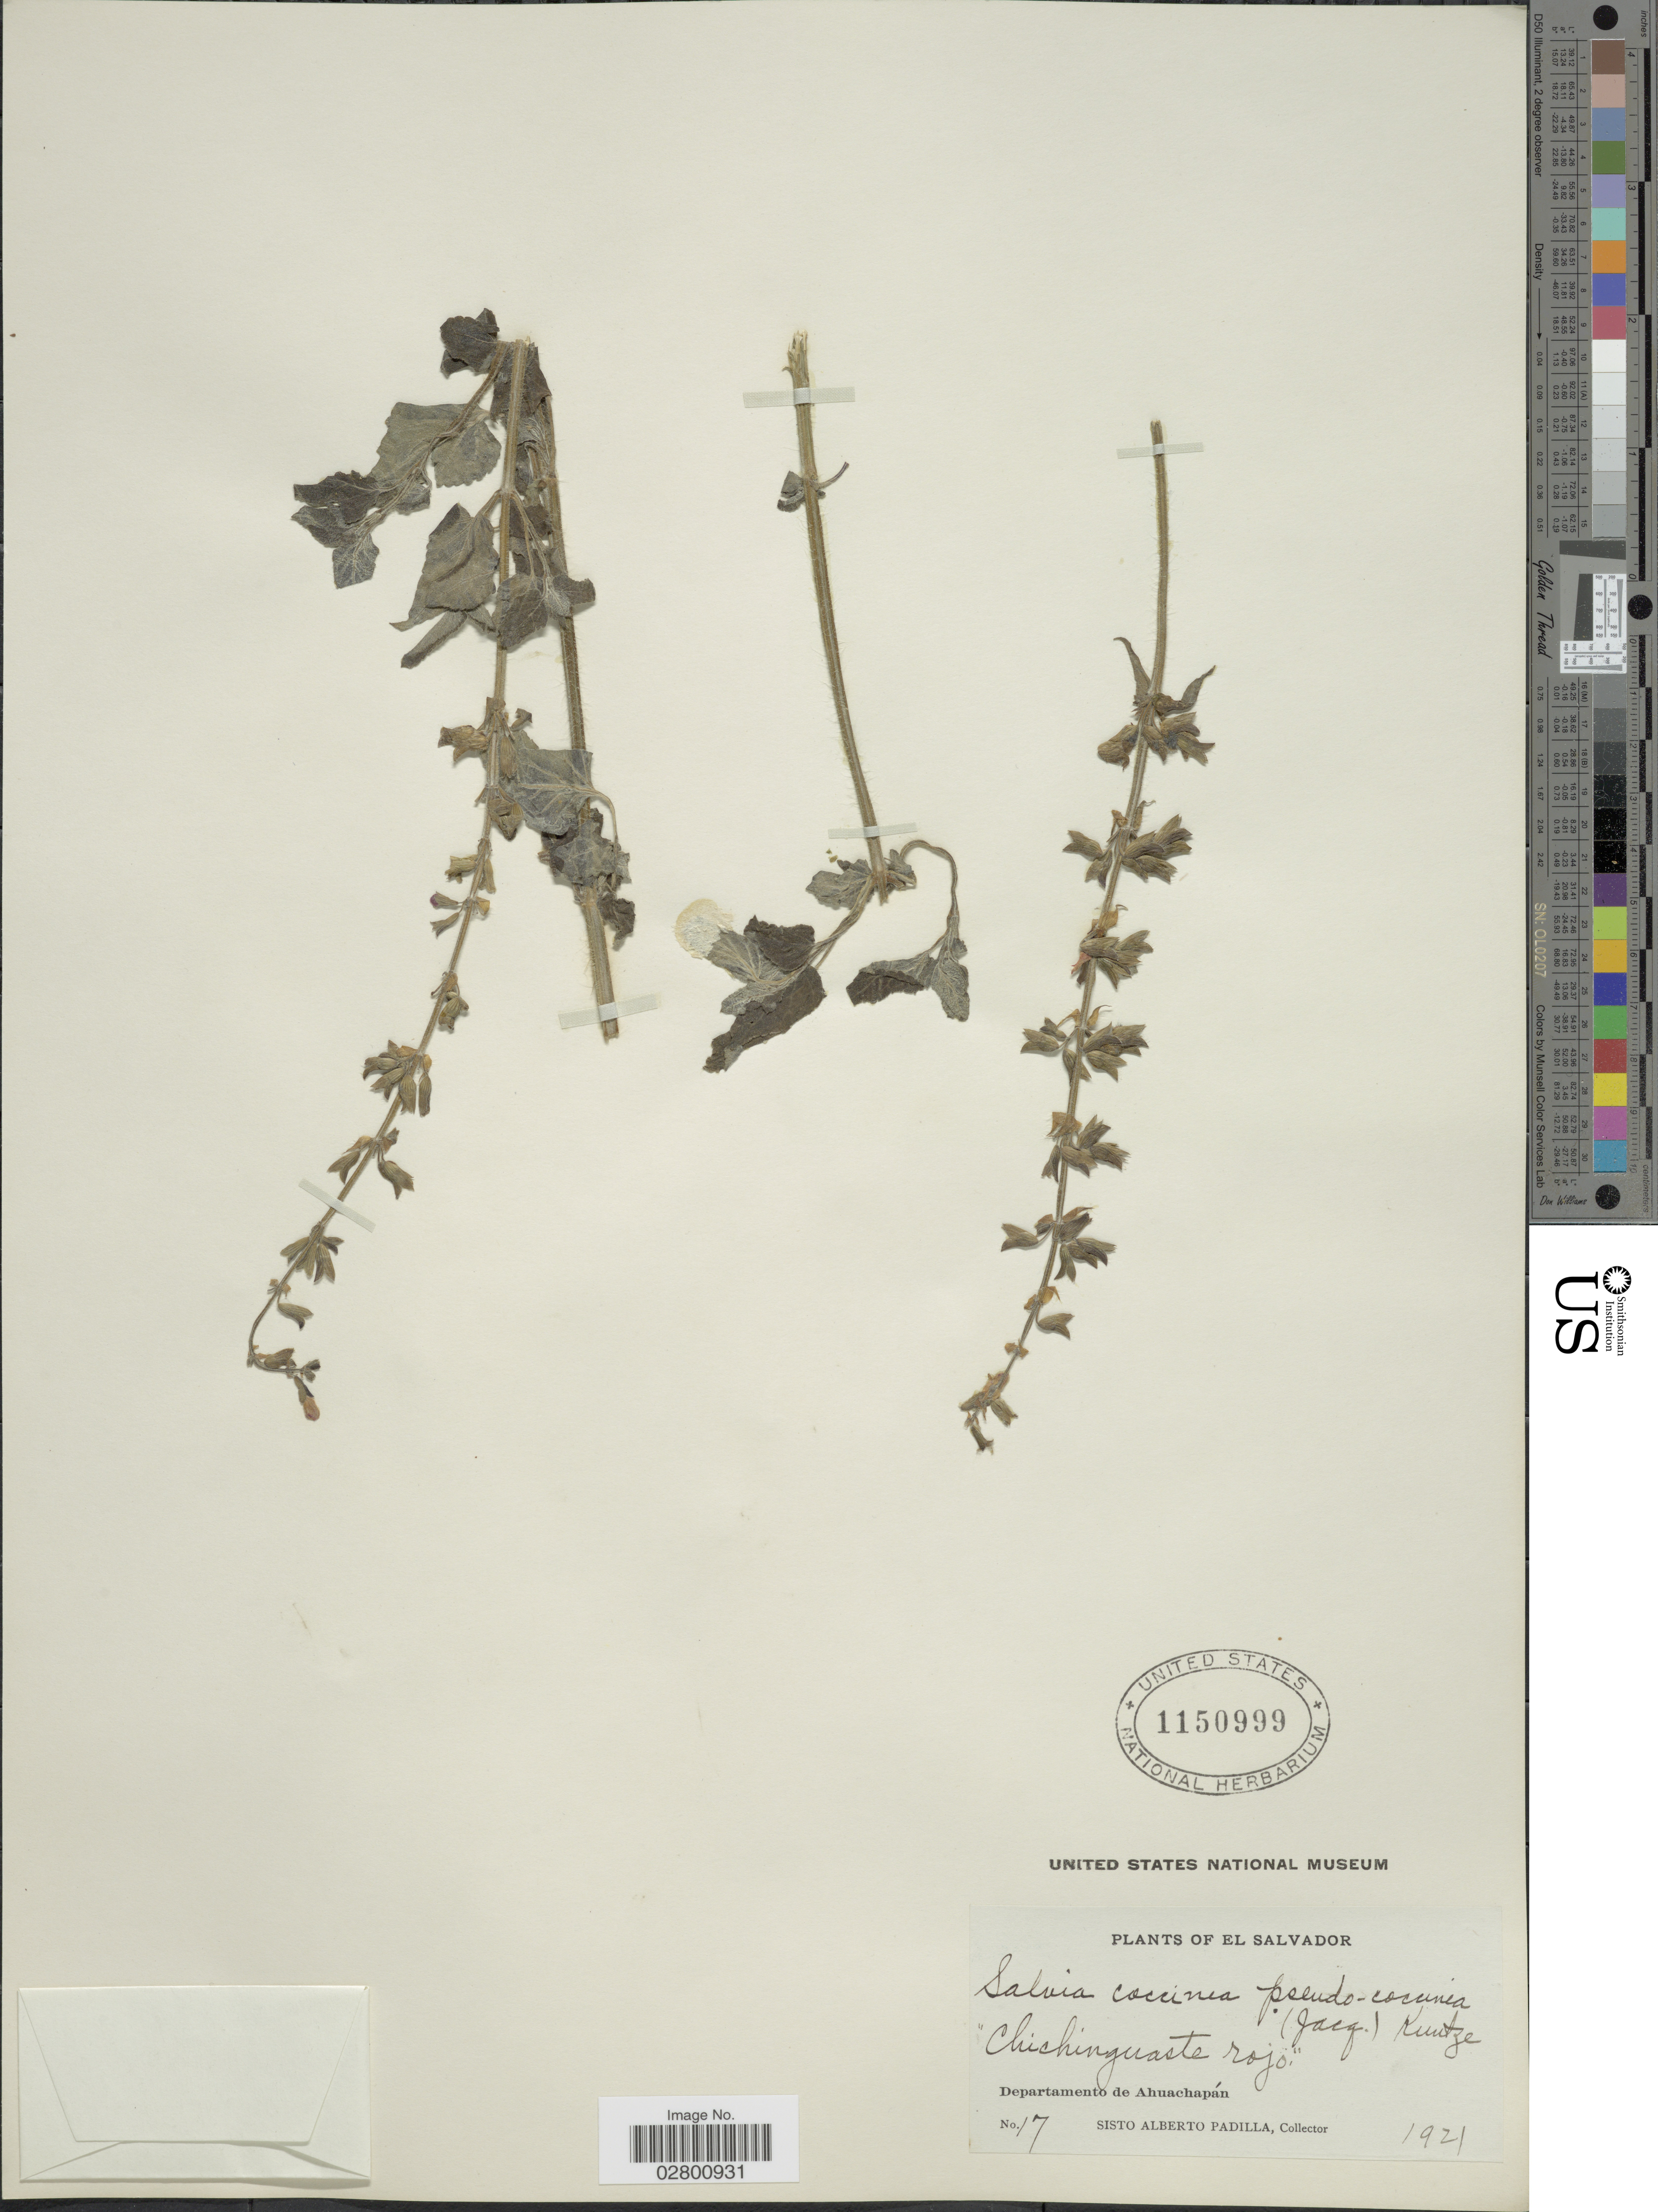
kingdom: Plantae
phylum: Tracheophyta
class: Magnoliopsida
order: Lamiales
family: Lamiaceae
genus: Salvia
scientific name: Salvia coccinea 'Naples Lavender'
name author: L. f. ex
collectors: S. A. Padilla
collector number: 17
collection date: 1921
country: El Salvador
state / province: Ahuachapan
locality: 'Chichinguaste rojo'. Departamento de Ahuachapán.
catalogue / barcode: US 1150999